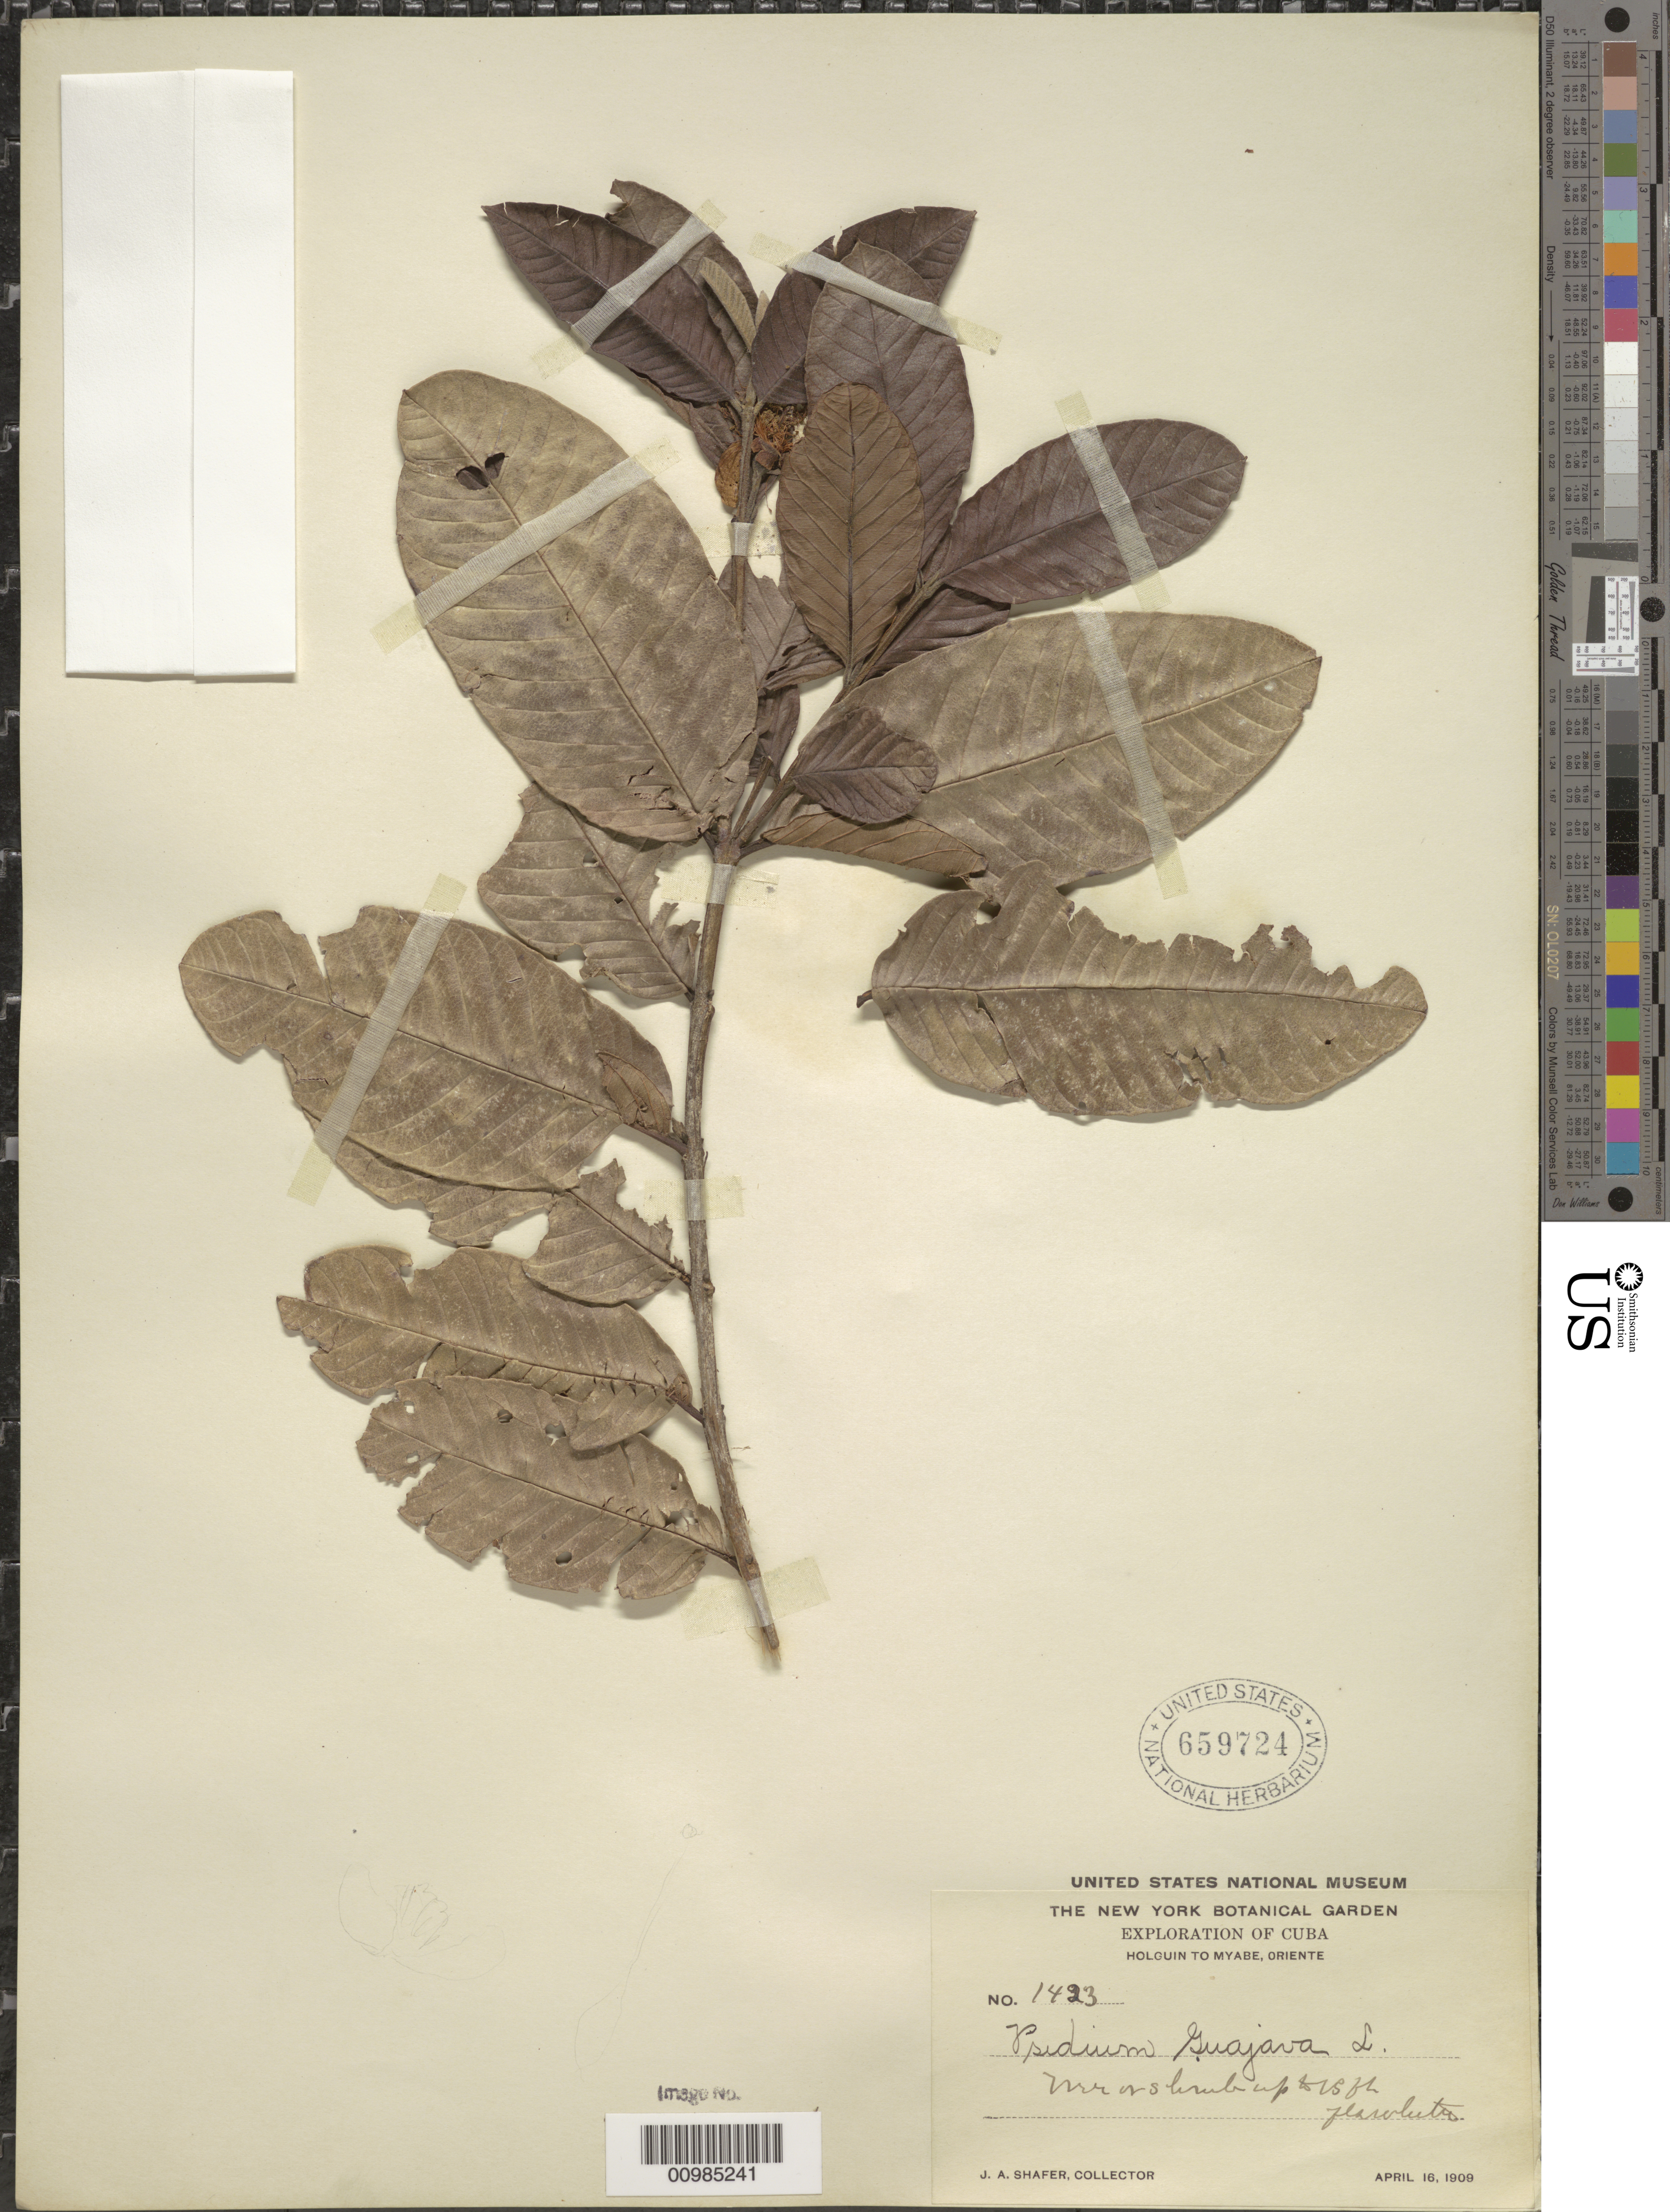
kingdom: Plantae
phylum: Tracheophyta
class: Magnoliopsida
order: Myrtales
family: Myrtaceae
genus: Psidium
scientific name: Psidium guajava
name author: L.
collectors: J. A. Shafer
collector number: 1423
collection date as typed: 16 Apr 1909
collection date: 1909-04-16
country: Cuba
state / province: Oriente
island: Cuba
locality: Holguin to Myabe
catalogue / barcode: US 659724